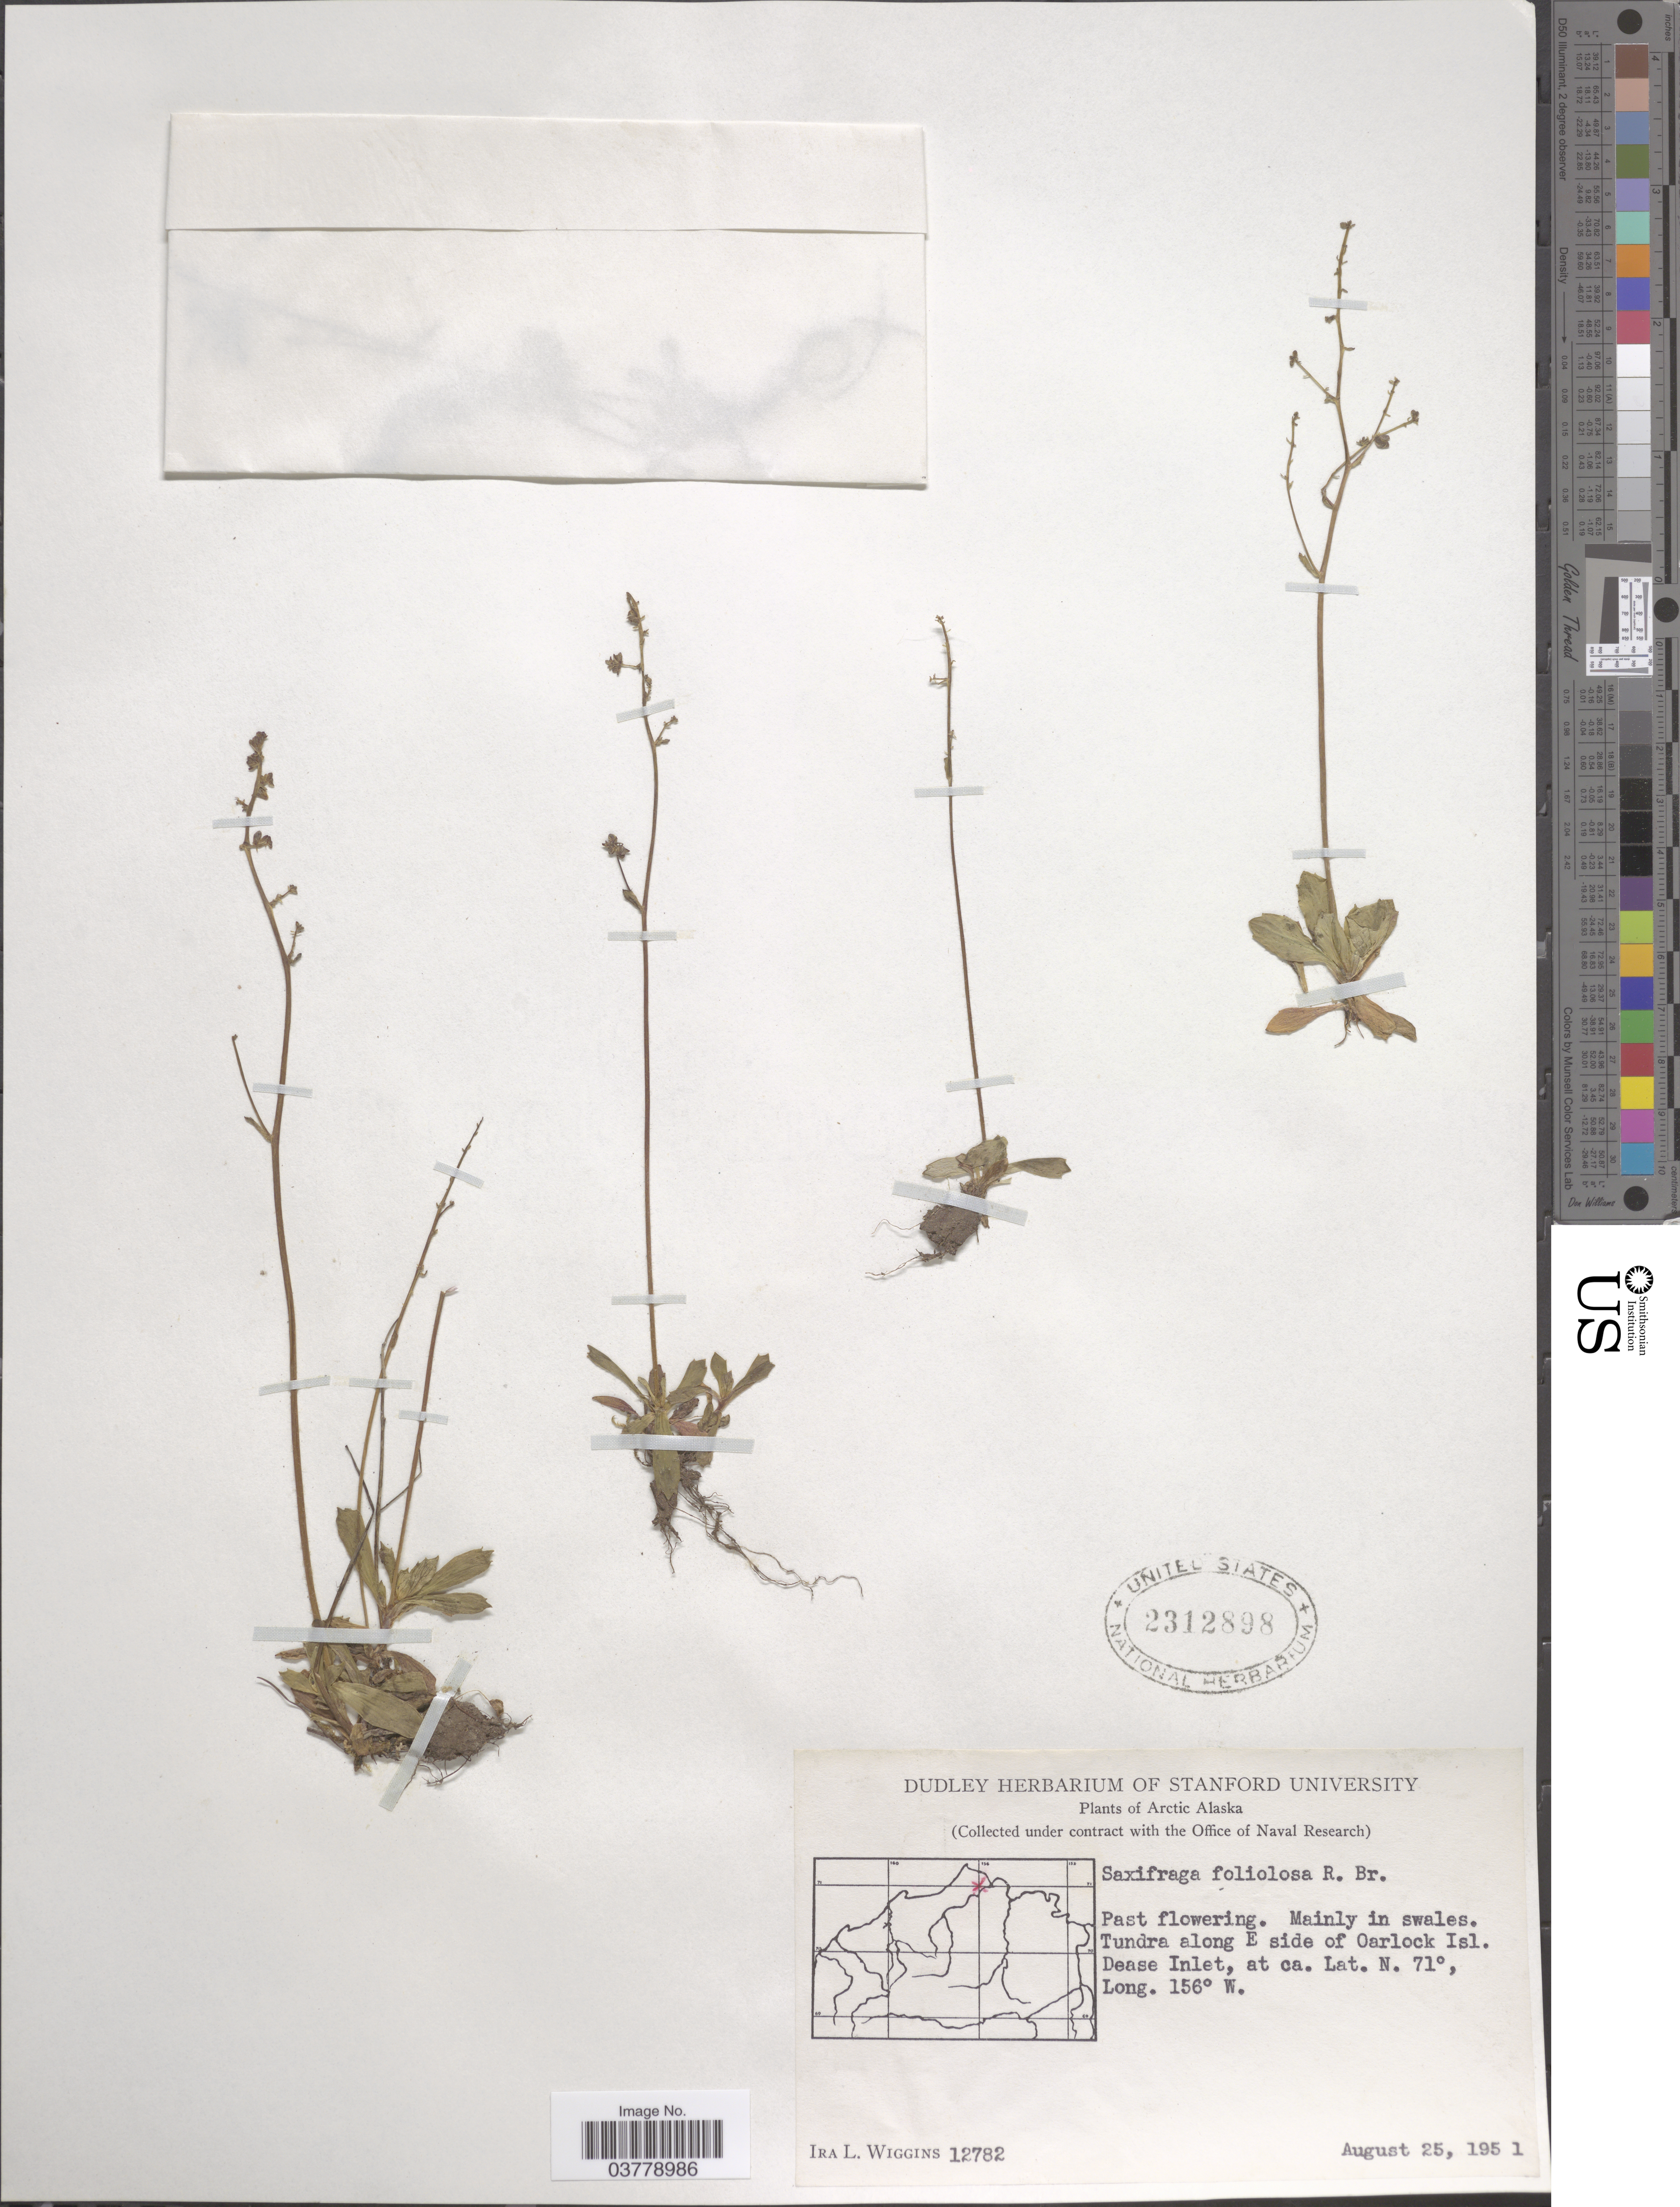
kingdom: Plantae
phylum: Tracheophyta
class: Magnoliopsida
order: Saxifragales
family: Saxifragaceae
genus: Micranthes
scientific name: Micranthes foliolosa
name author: (R. Br.) Gornall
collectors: I. L. Wiggins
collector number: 12782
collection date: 1951-08-25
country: United States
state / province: Alaska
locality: Arctic Alaska. Tundra along E side of Oarlock Isl. Dease Inlet.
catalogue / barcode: US 2312898